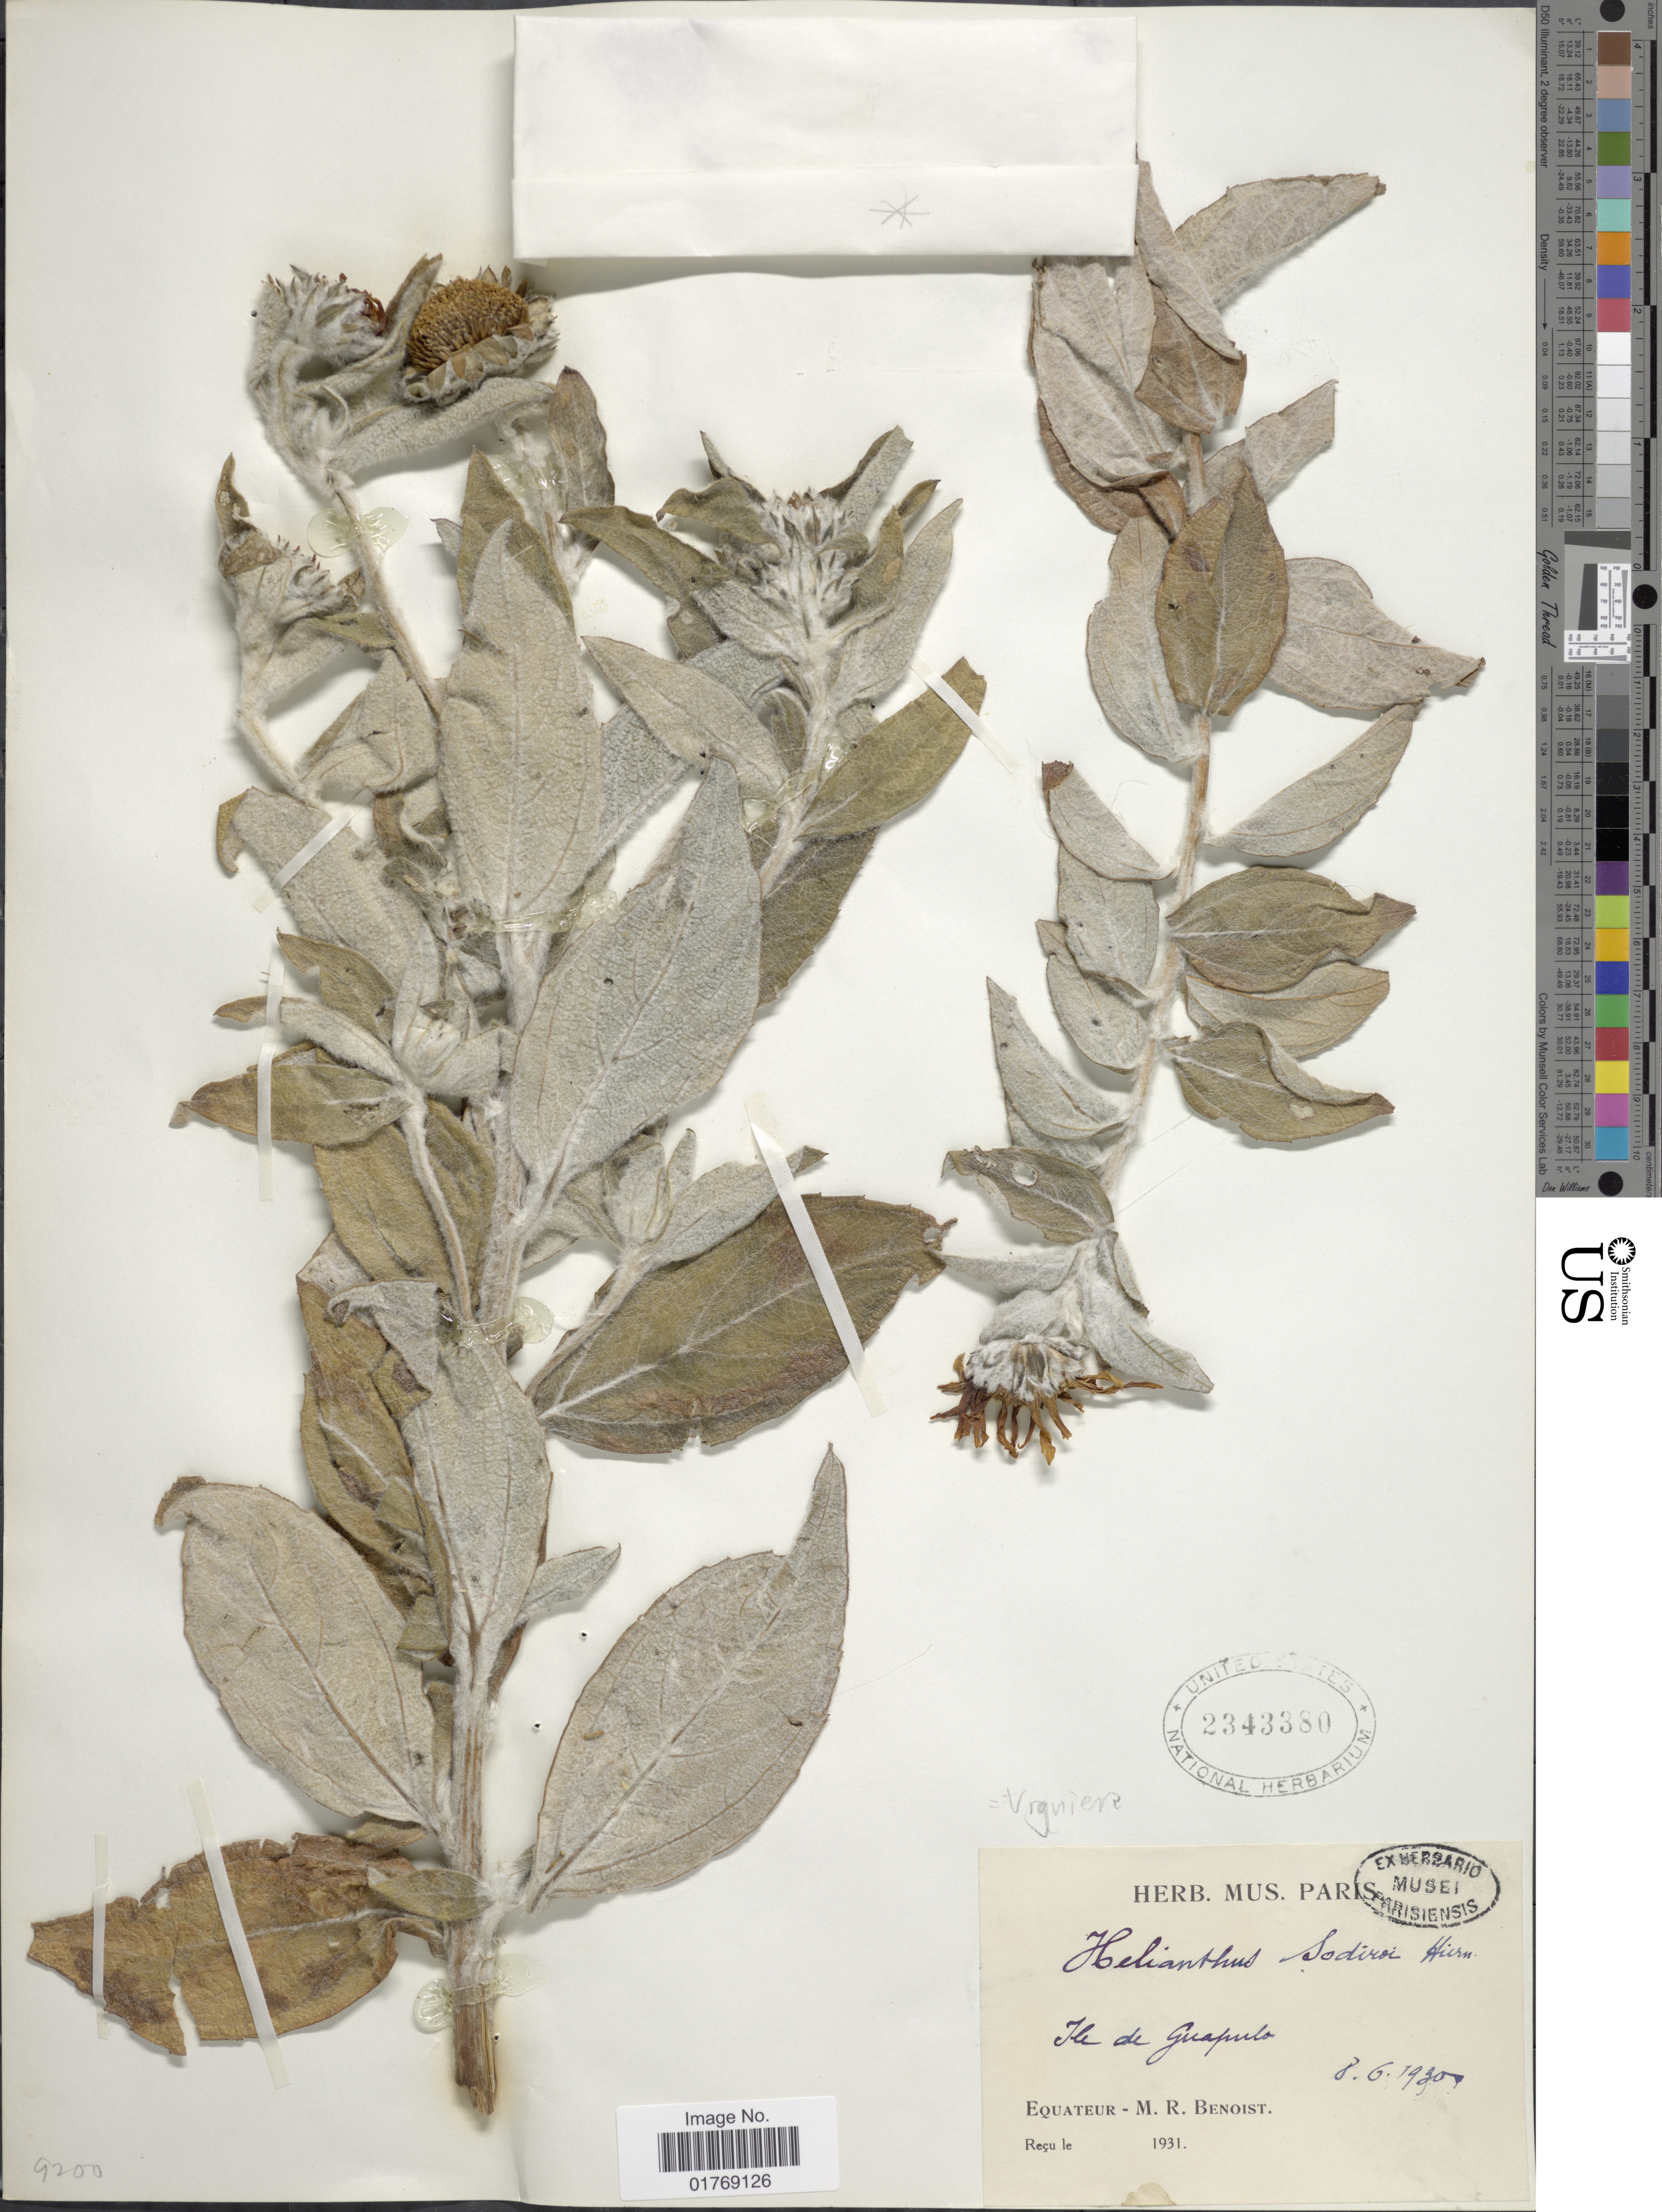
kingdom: Plantae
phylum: Tracheophyta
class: Magnoliopsida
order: Asterales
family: Asteraceae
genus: Viguiera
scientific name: Viguiera sodiroi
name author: (Hieron.) S.F. Blake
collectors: R. Benoist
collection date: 1930-06-08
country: Ecuador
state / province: Pichincha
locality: Tle de Guapulo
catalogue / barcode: US 2343380